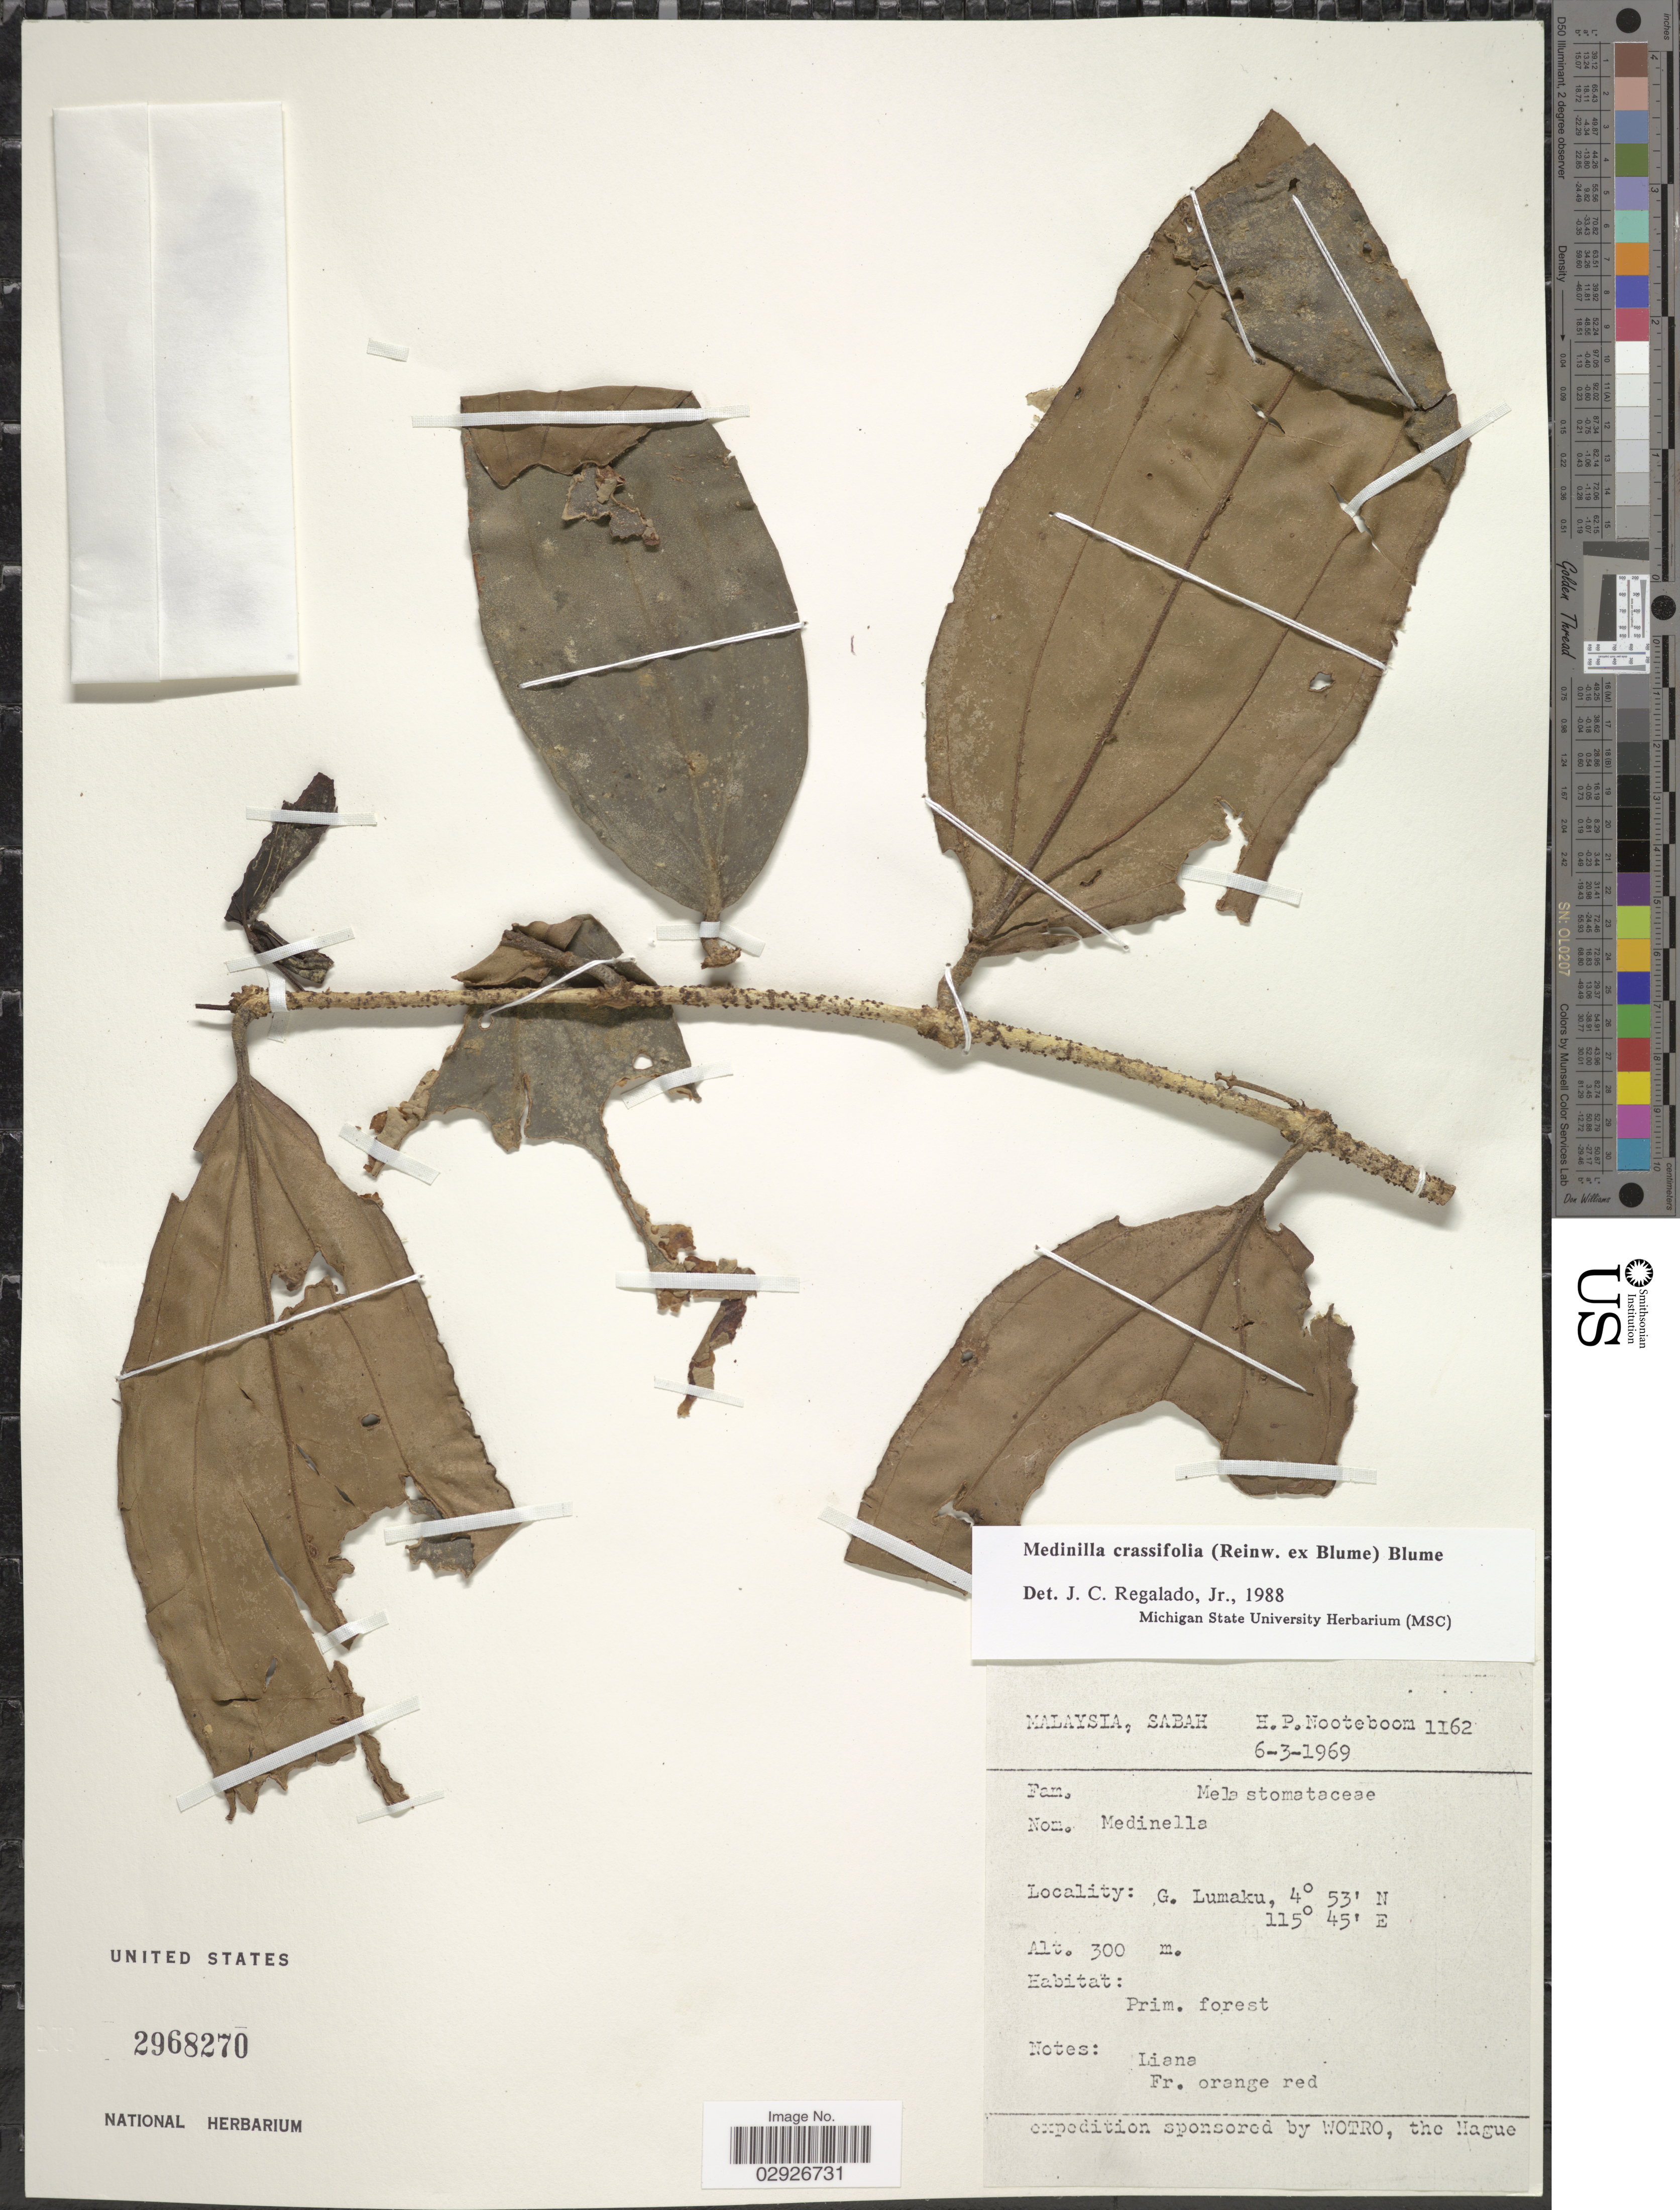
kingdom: Plantae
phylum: Tracheophyta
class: Magnoliopsida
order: Myrtales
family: Melastomataceae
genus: Medinilla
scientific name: Medinilla crassifolia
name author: Blume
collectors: H. P. Nooteboom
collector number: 1162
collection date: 1969-03-06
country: Malaysia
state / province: Sabah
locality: G. Lumaku.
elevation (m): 300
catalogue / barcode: US 2968270